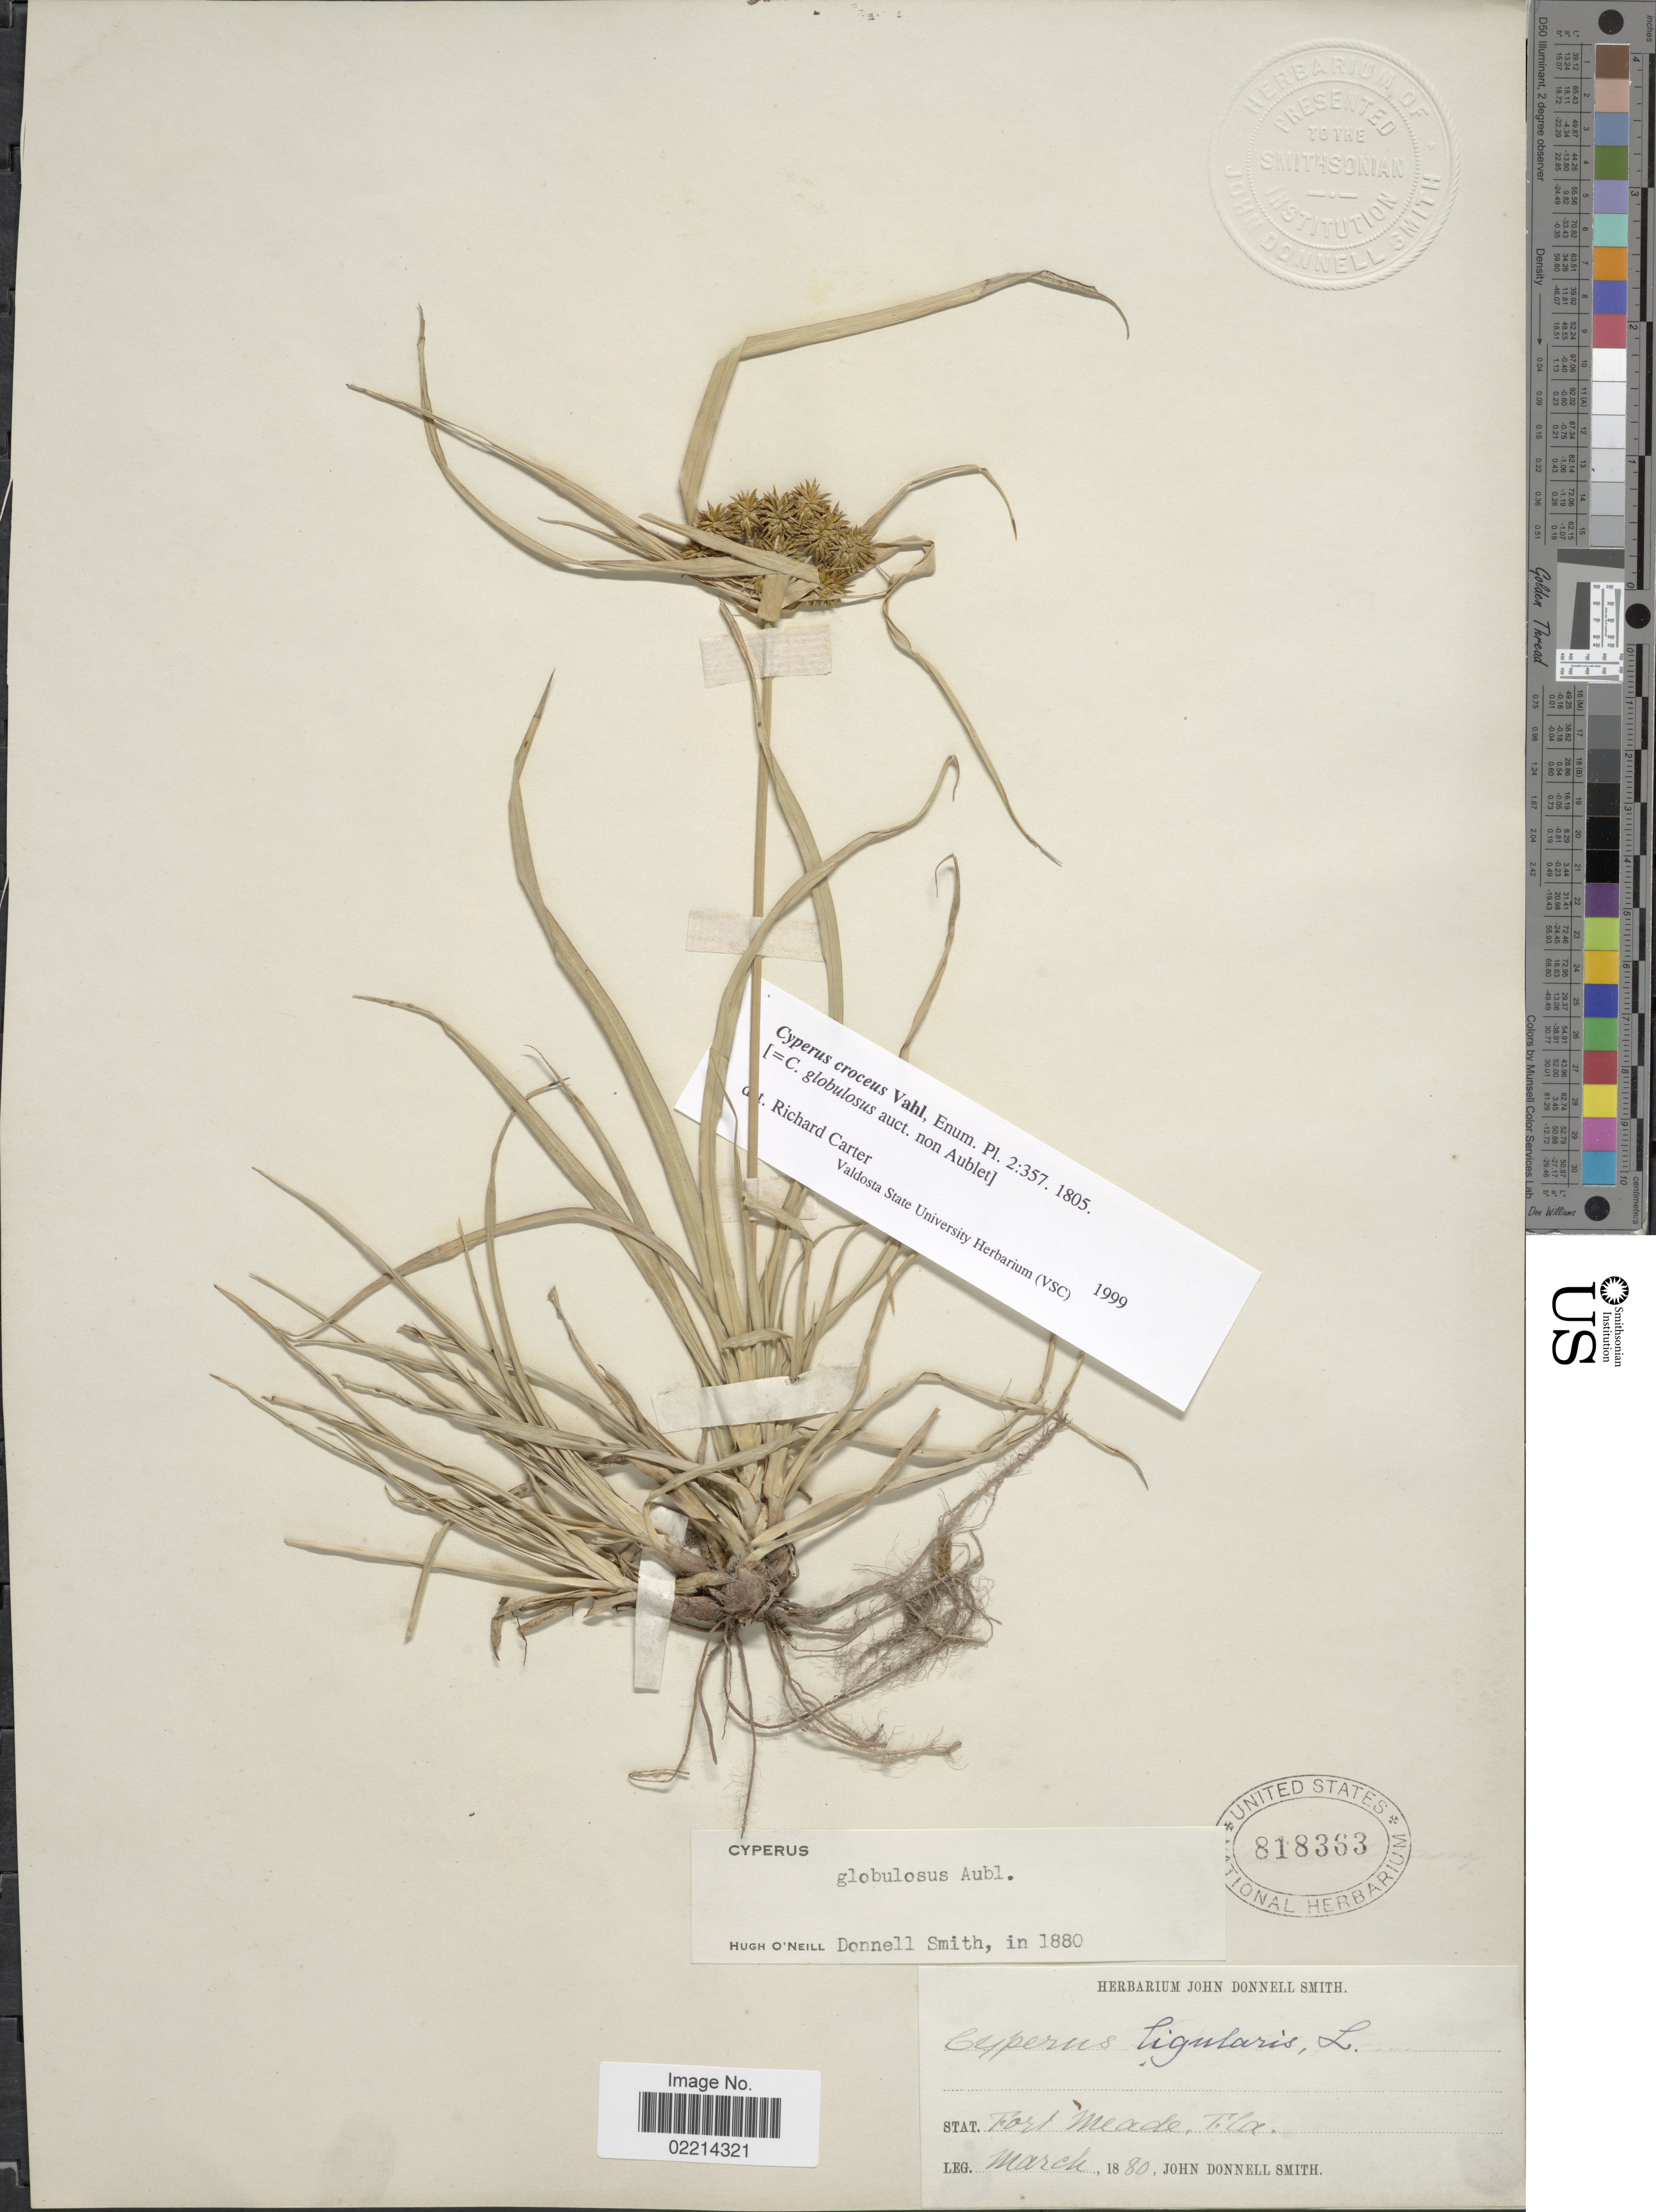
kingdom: Plantae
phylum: Tracheophyta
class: Liliopsida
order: Poales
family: Cyperaceae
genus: Cyperus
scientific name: Cyperus croceus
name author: Vahl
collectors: J. Donnell Smith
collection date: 1880-03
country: United States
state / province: Florida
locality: Fort Meade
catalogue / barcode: US 818363